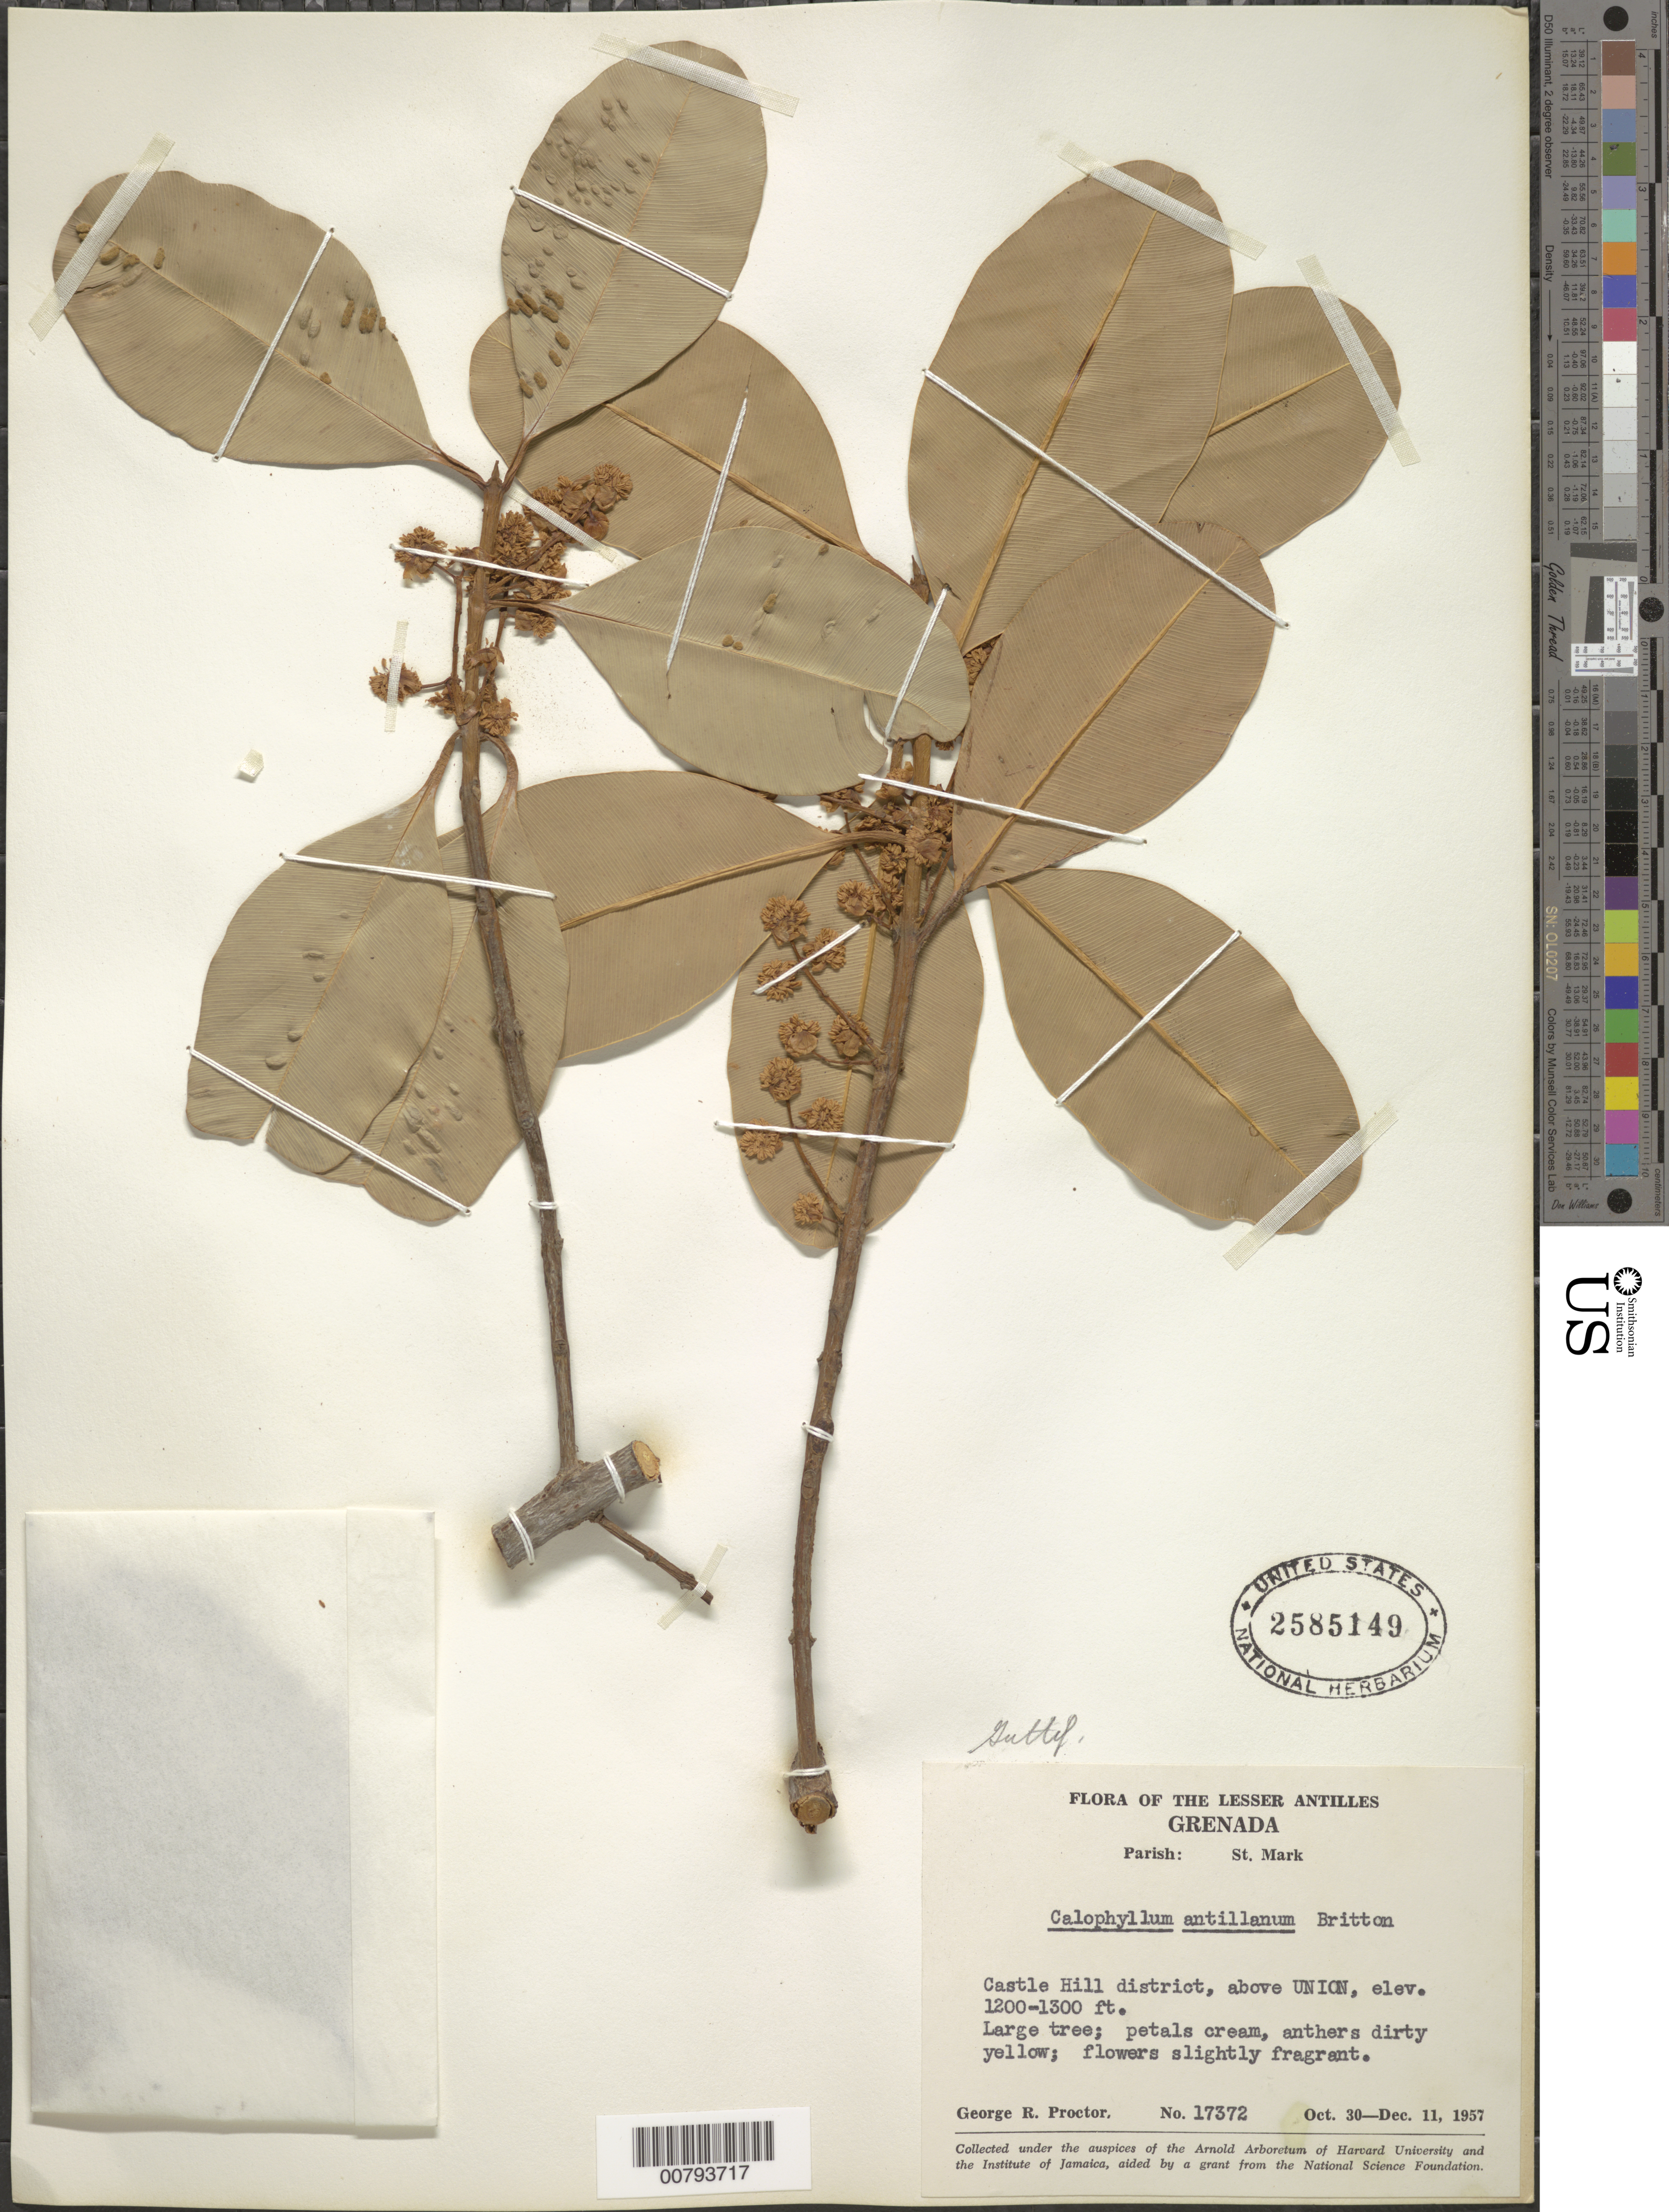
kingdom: Plantae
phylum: Tracheophyta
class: Magnoliopsida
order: Malpighiales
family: Calophyllaceae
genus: Calophyllum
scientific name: Calophyllum calaba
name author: L.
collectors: G. R. Proctor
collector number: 17372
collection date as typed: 30 Oct 1957 to 11 Dec 1957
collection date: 1957-10-30/1957-12-11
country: Grenada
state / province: Saint Mark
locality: Castle Hill district, above UNION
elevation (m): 366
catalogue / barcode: US 2585149